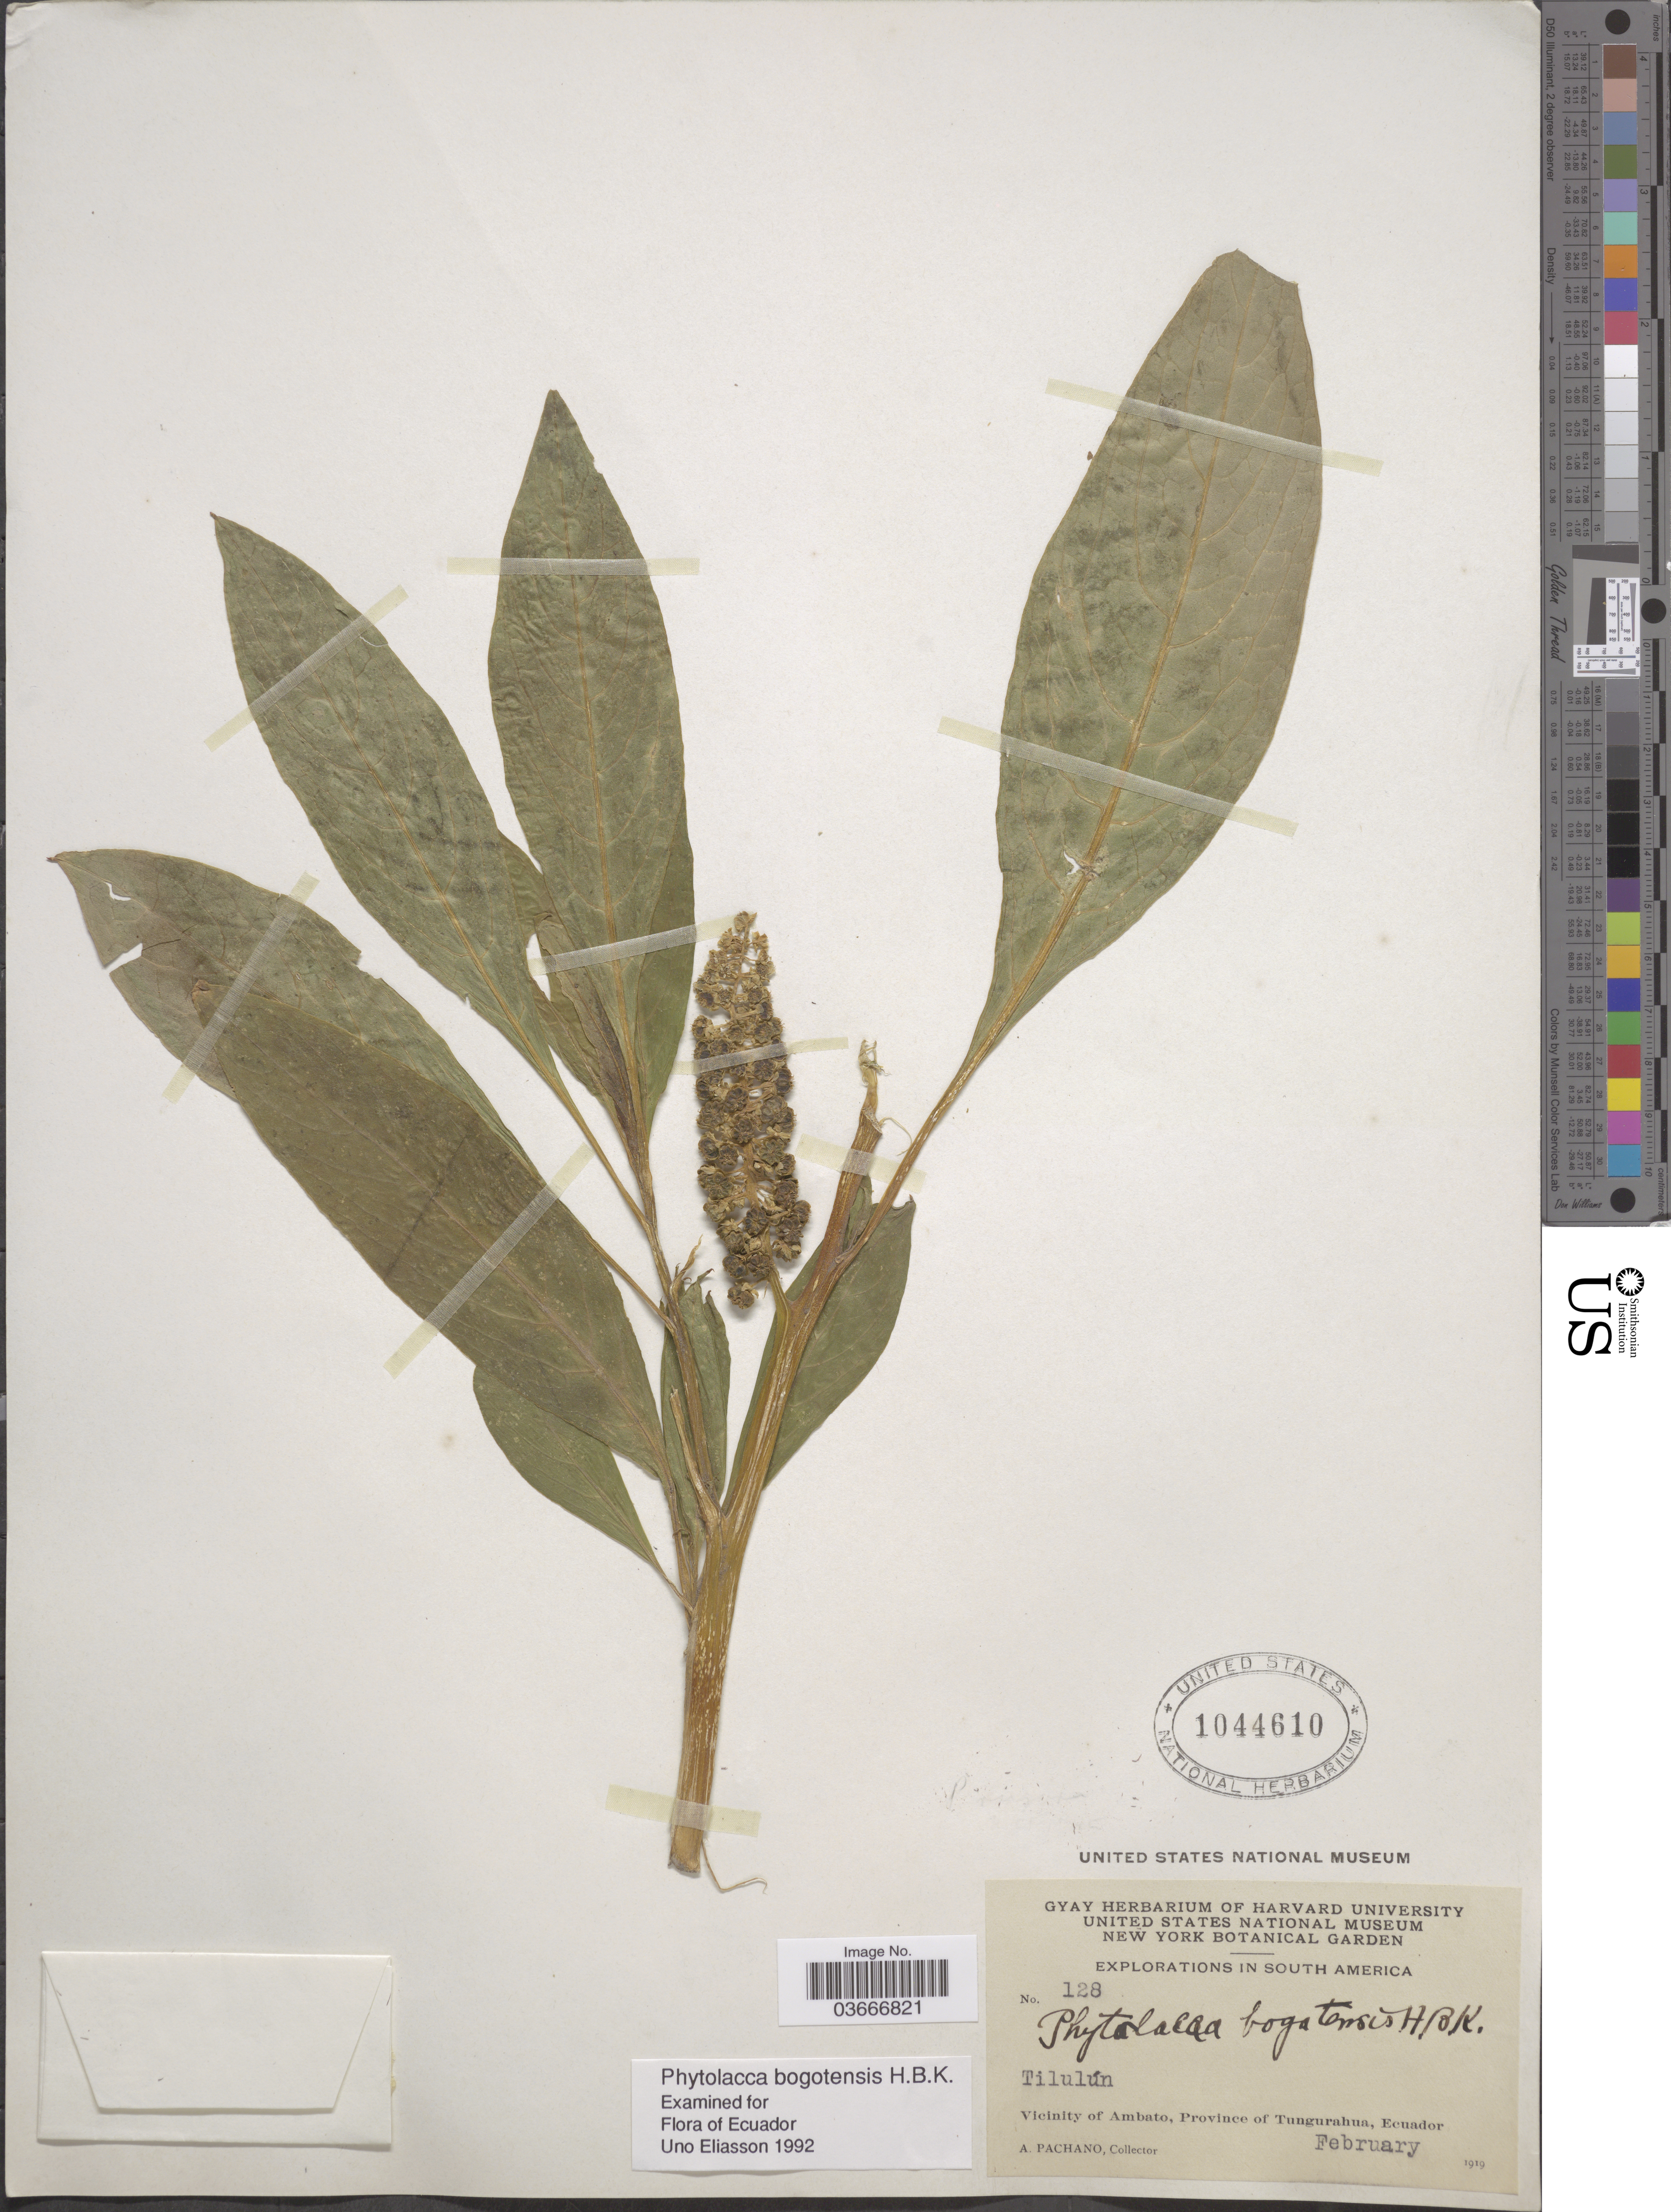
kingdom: Plantae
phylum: Tracheophyta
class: Magnoliopsida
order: Caryophyllales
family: Phytolaccaceae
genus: Phytolacca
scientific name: Phytolacca bogotensis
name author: Kunth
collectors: A. Pachano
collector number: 128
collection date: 1919-02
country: Ecuador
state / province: Tungurahua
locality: Tilulún. Vicinity of Ambato.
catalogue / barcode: US 1044610